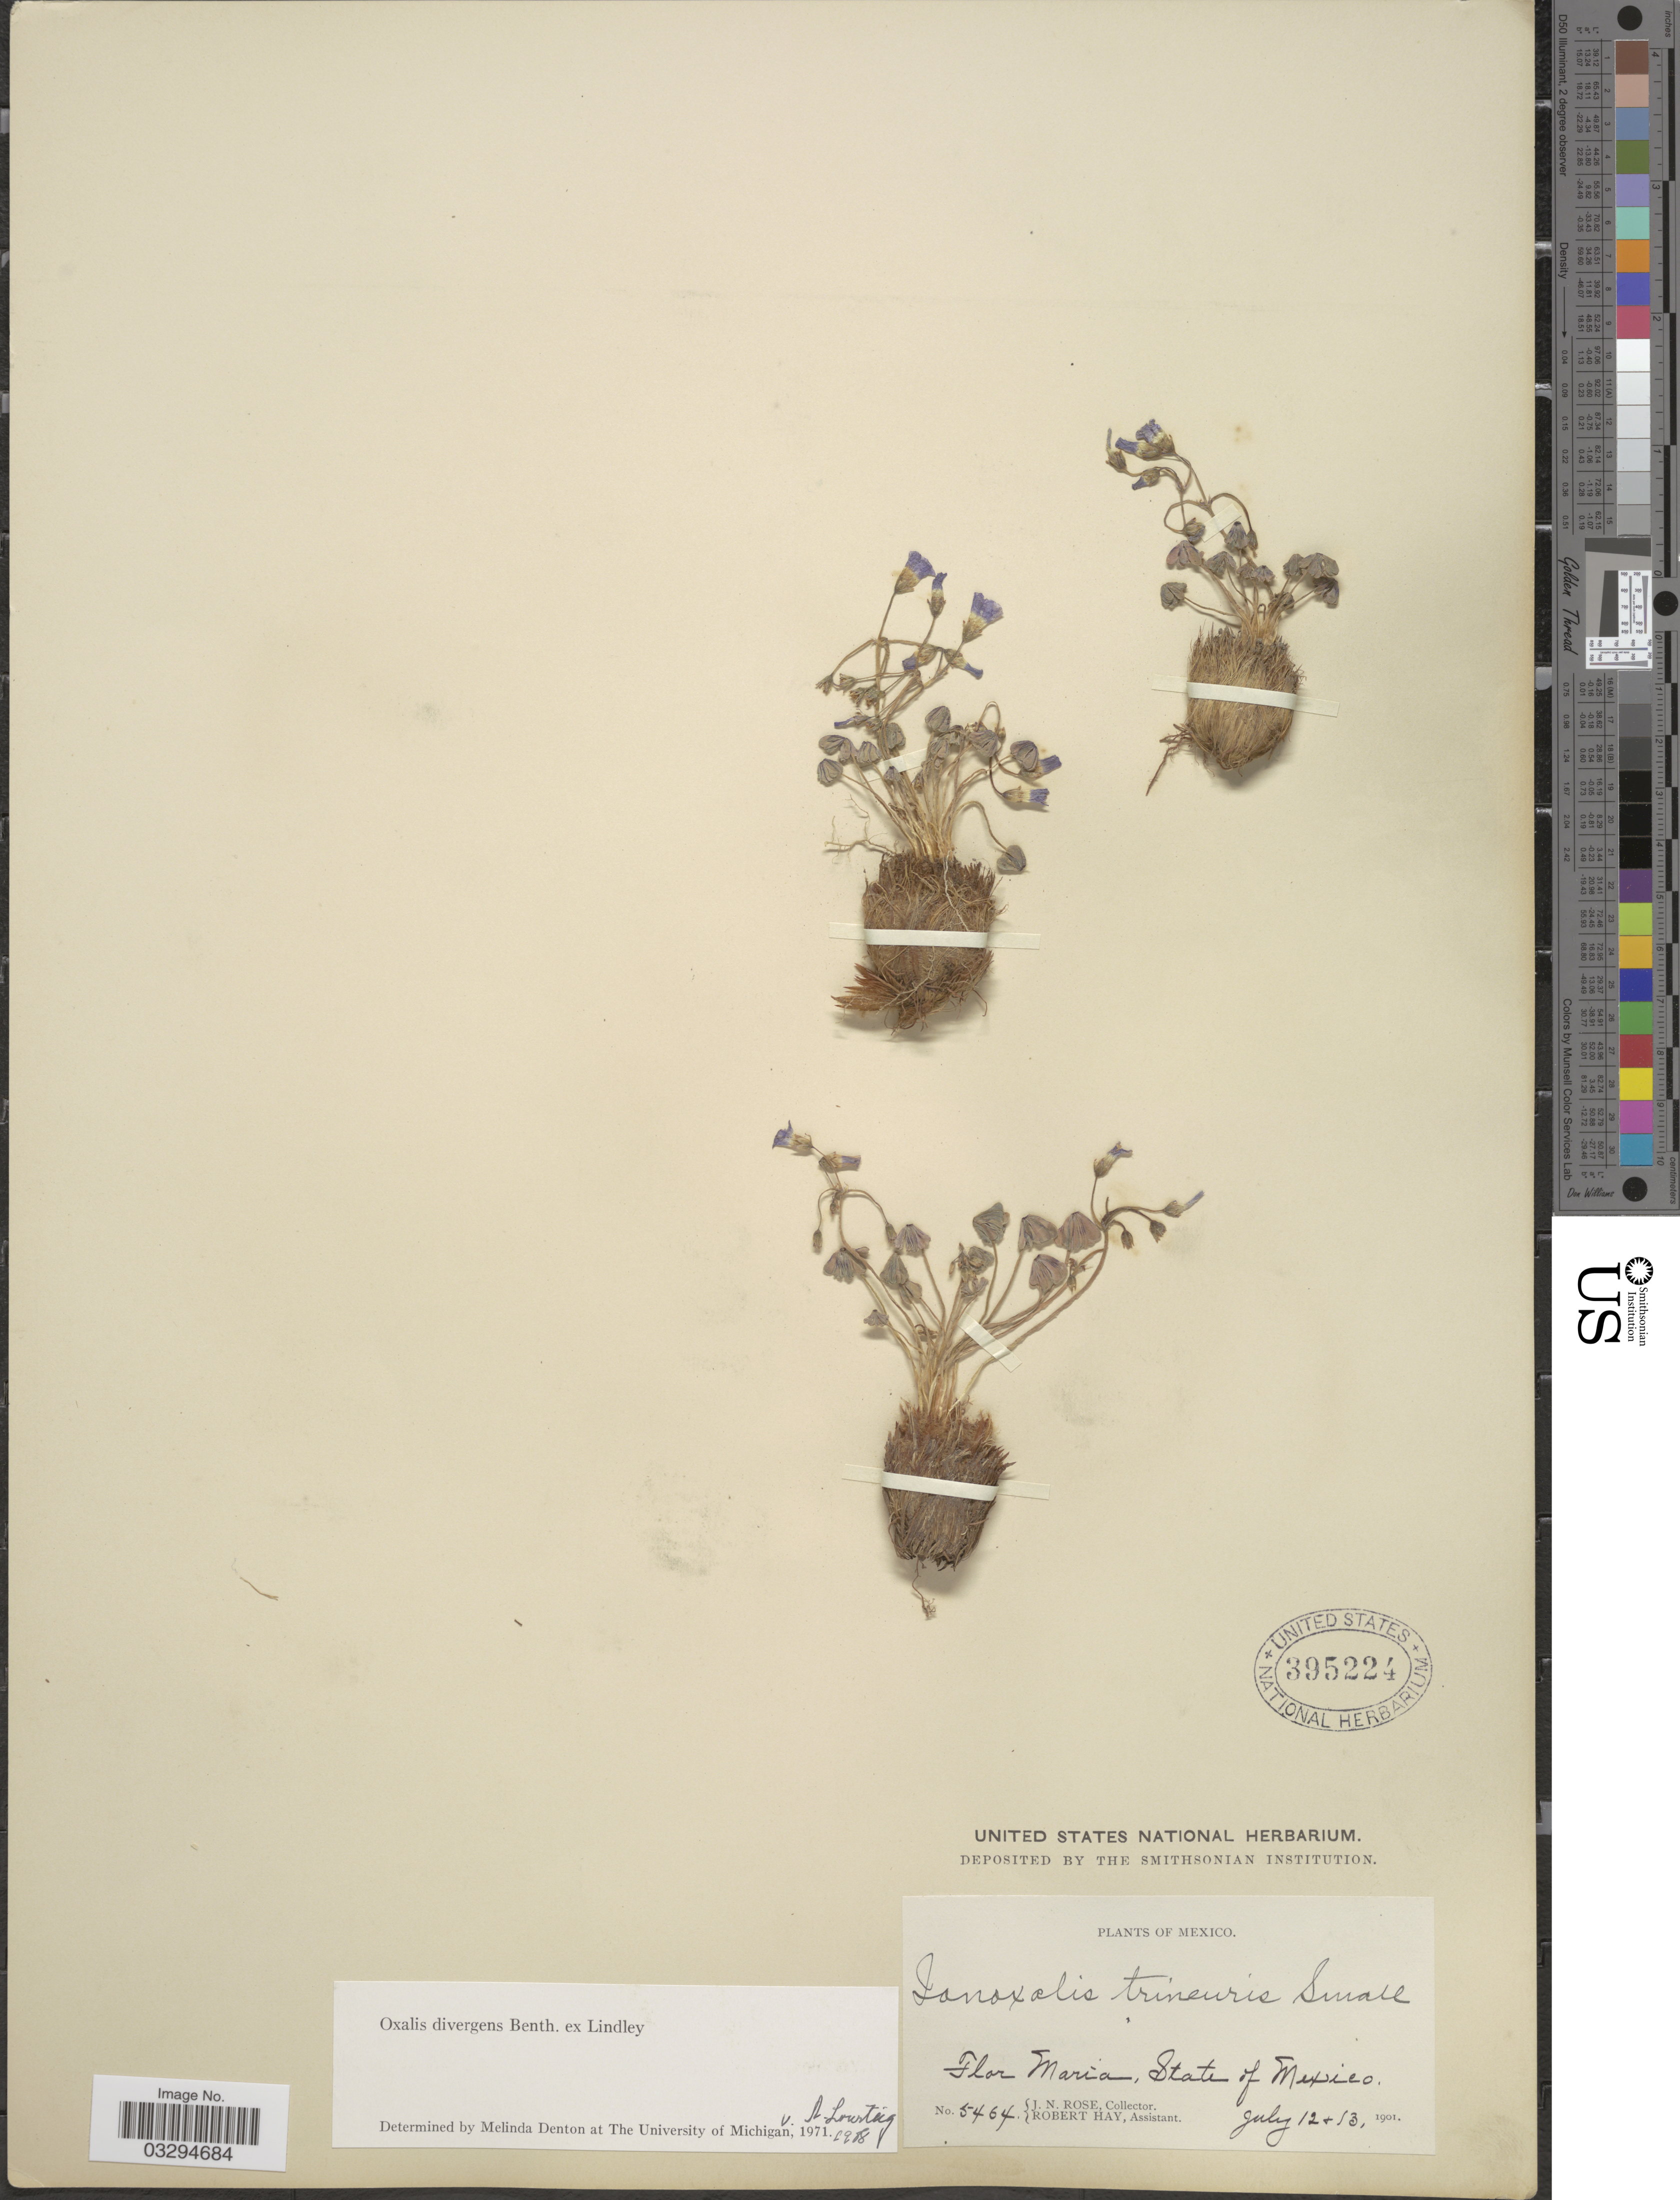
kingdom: Plantae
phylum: Tracheophyta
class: Magnoliopsida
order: Oxalidales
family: Oxalidaceae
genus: Oxalis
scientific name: Oxalis divergens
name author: Benth. ex Lindl.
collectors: J. N. Rose & R. H. Hay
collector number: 5464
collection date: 1901-07-12/1901-07-13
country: Mexico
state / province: México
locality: Flor María.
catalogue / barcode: US 395224